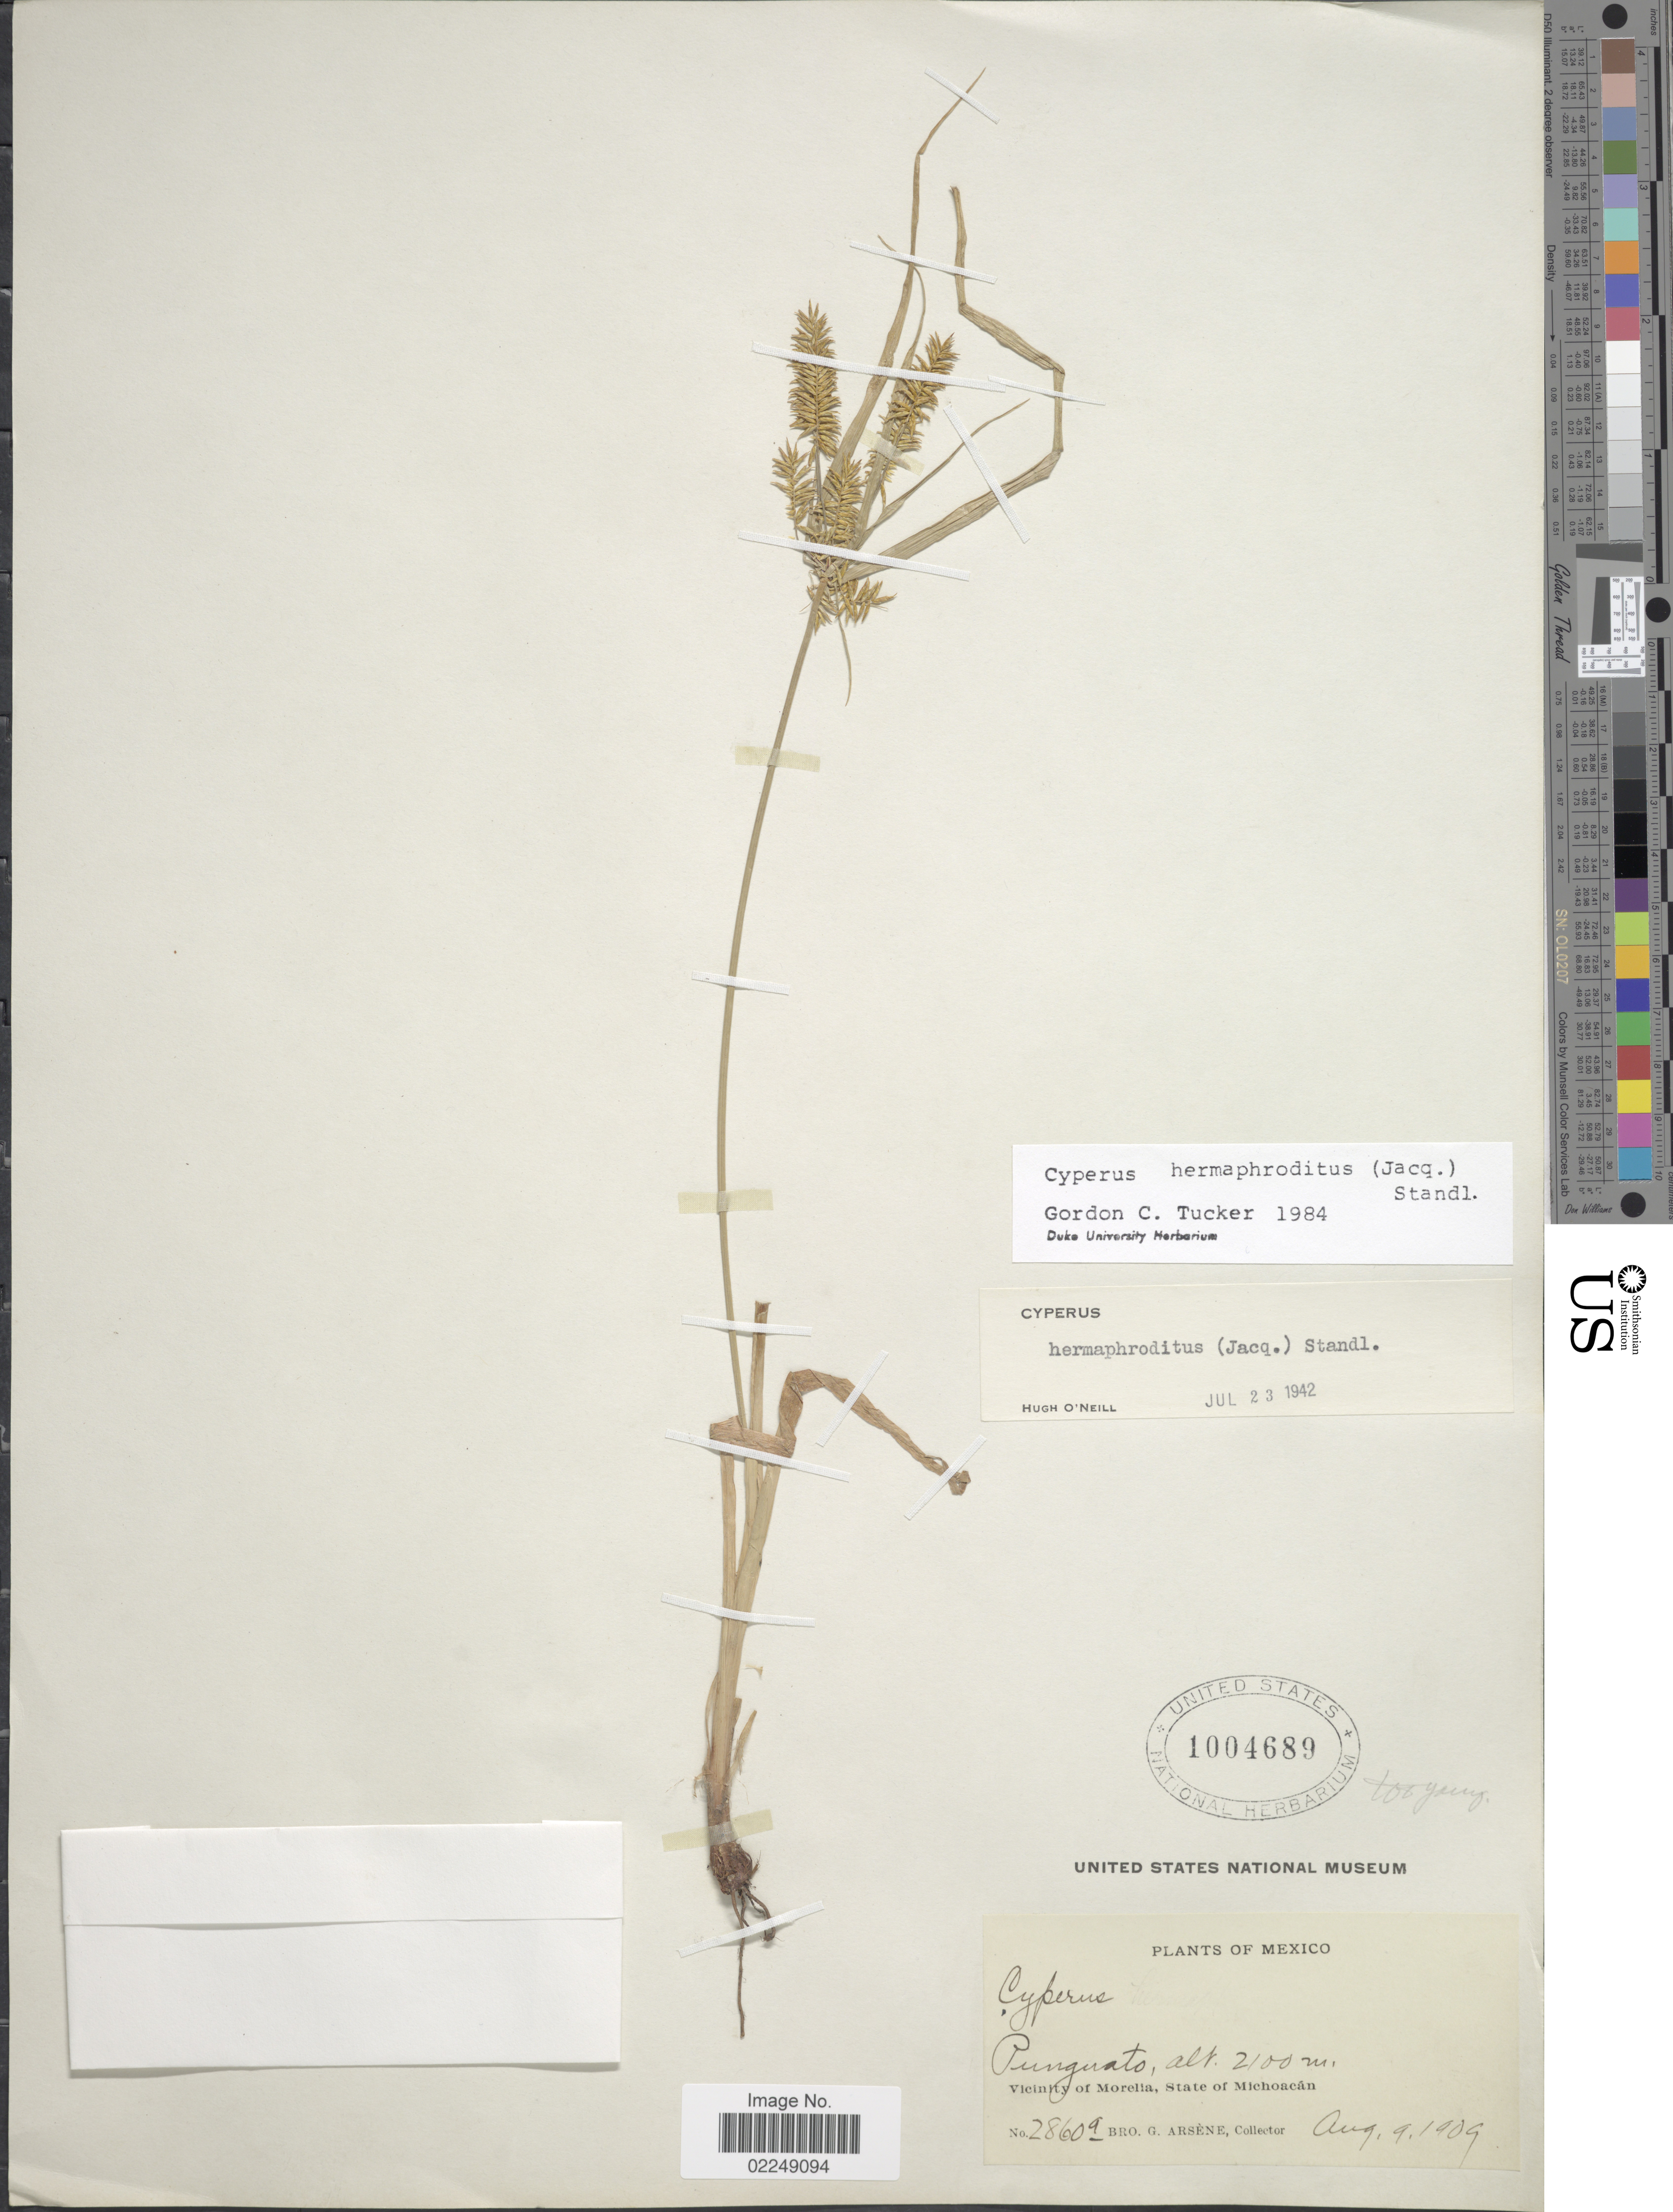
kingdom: Plantae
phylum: Tracheophyta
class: Liliopsida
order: Poales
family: Cyperaceae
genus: Cyperus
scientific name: Cyperus hermaphroditus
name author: (Jacq.) Standl.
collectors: Bro. G. Arsène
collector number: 2860a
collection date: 1909-08-09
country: Mexico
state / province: Michoacán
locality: Punguato, Vicinity of Morelia, State of Michoacan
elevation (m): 2100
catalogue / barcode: US 1004689